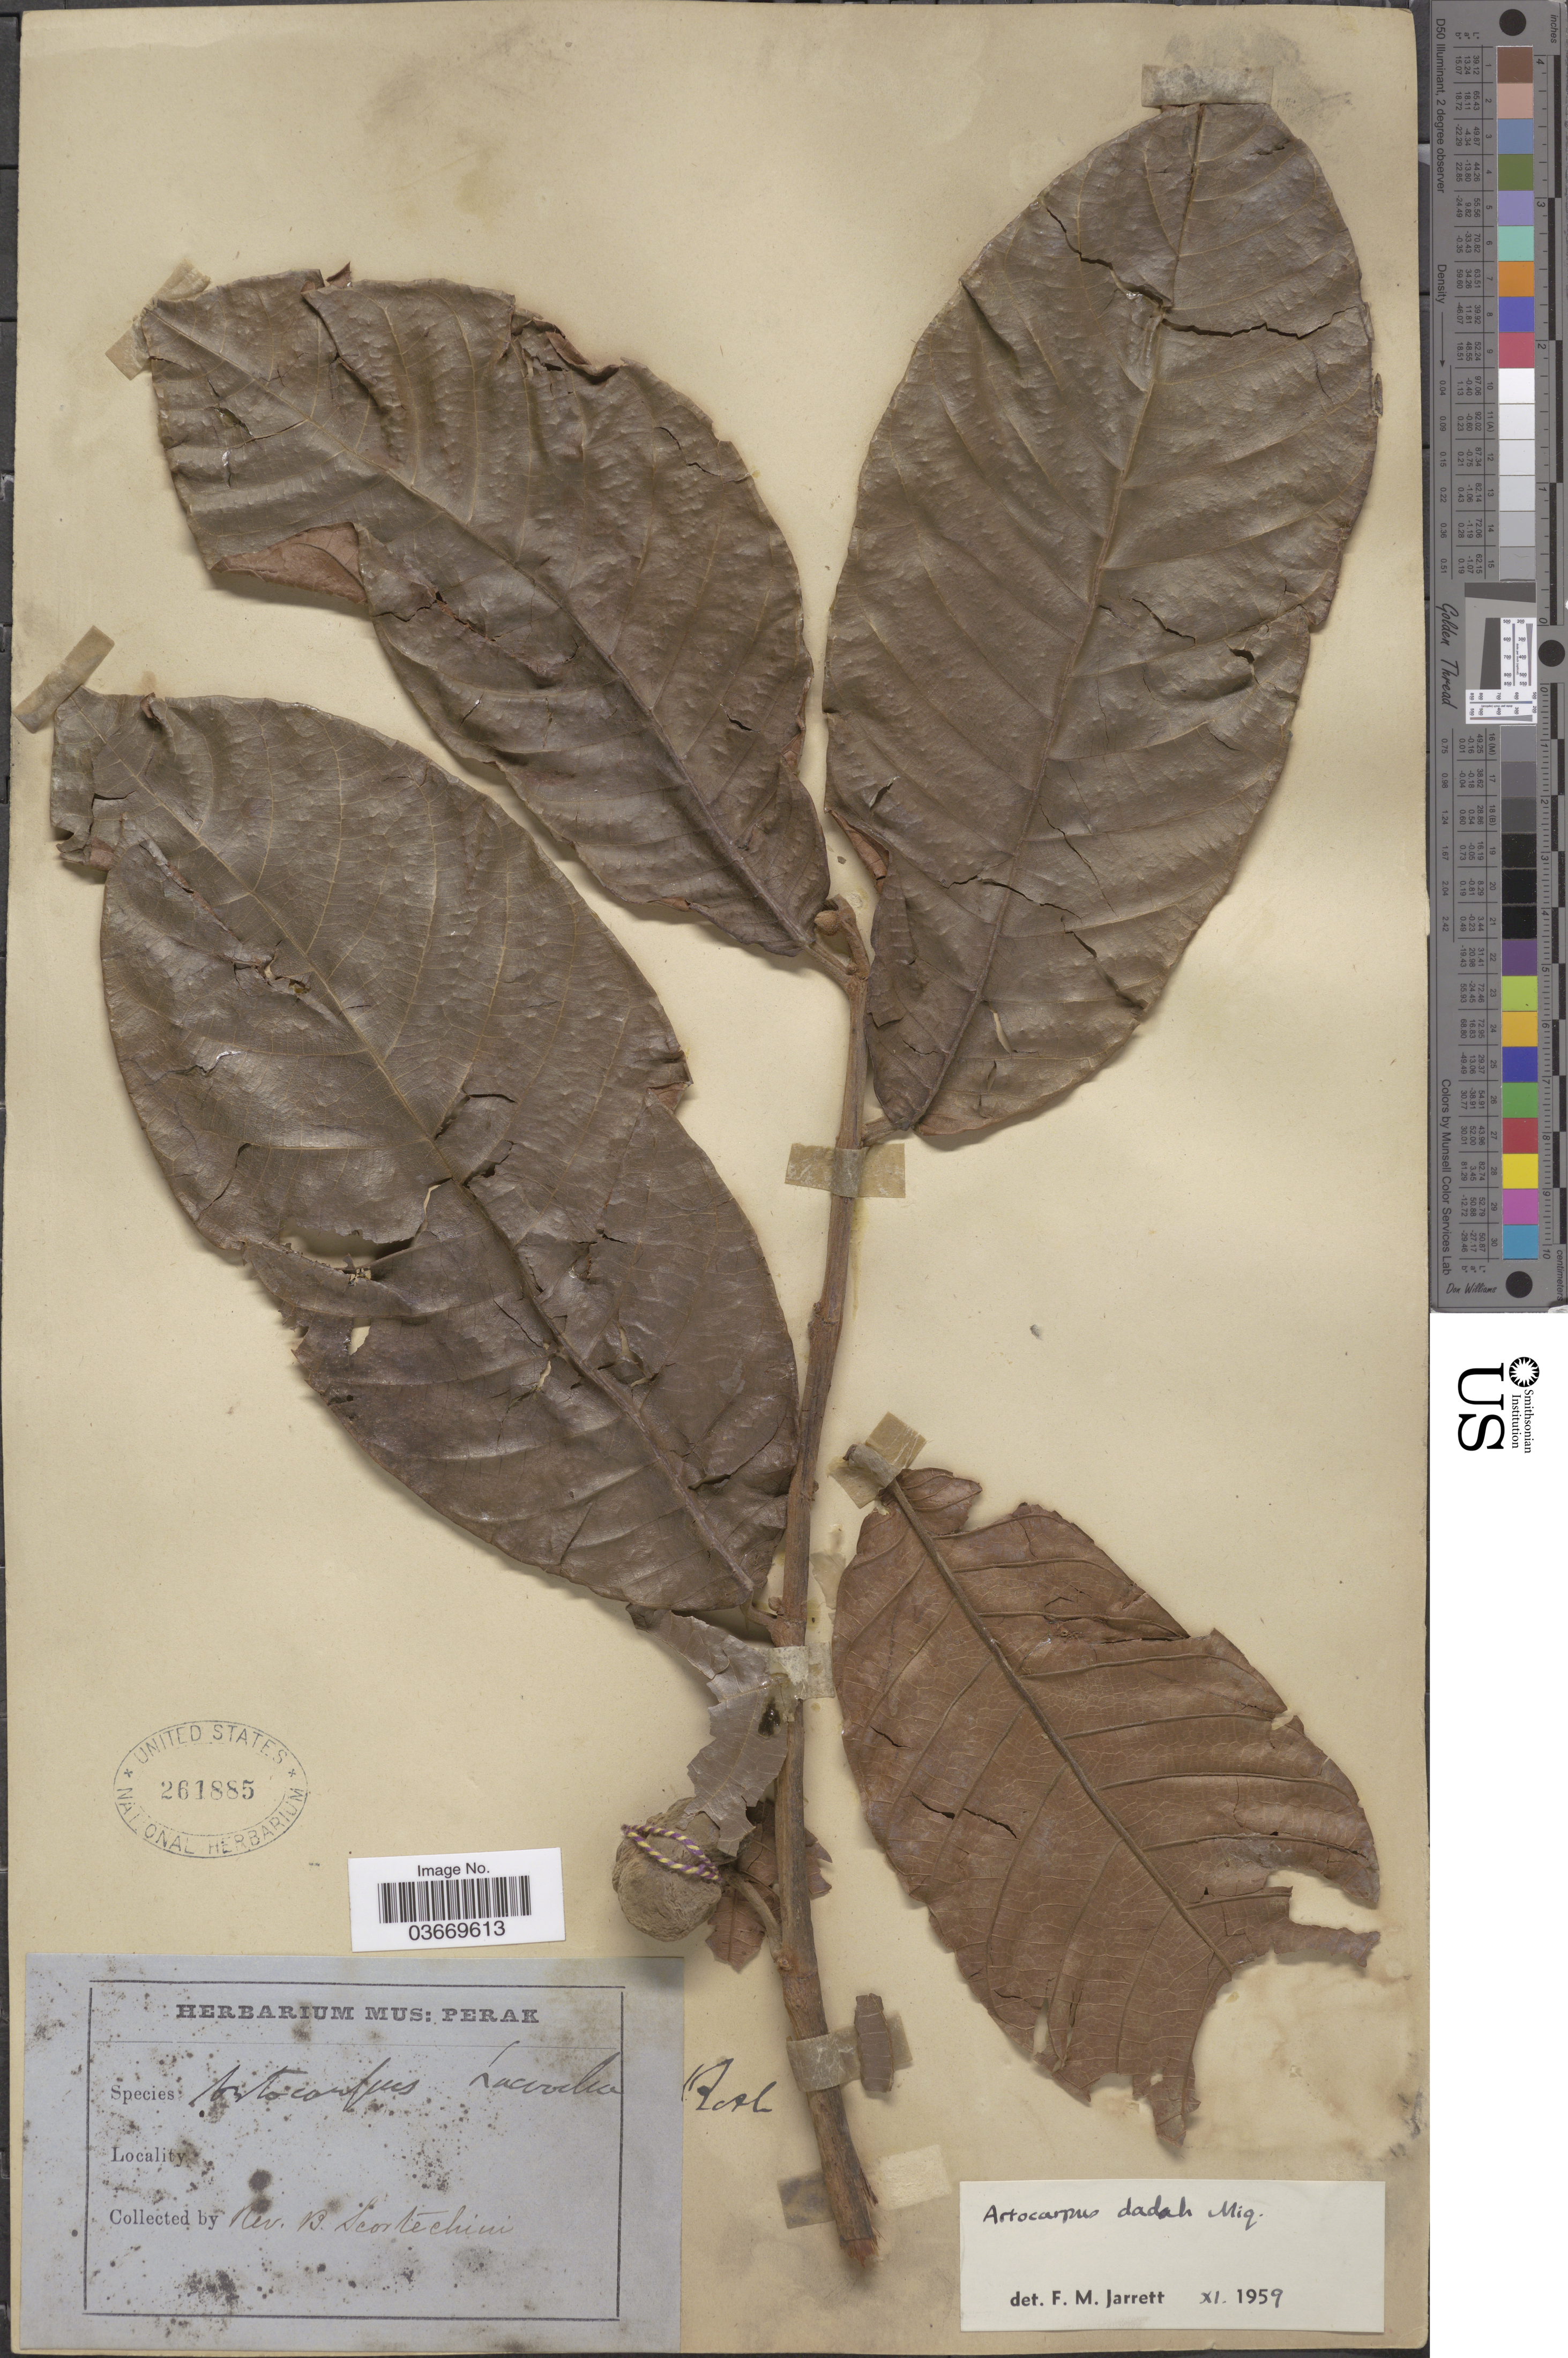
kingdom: Plantae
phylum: Tracheophyta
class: Magnoliopsida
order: Rosales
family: Moraceae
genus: Artocarpus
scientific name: Artocarpus dadah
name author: Miq.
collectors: B. Scortechini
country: Malaysia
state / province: Perak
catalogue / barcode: US 261885